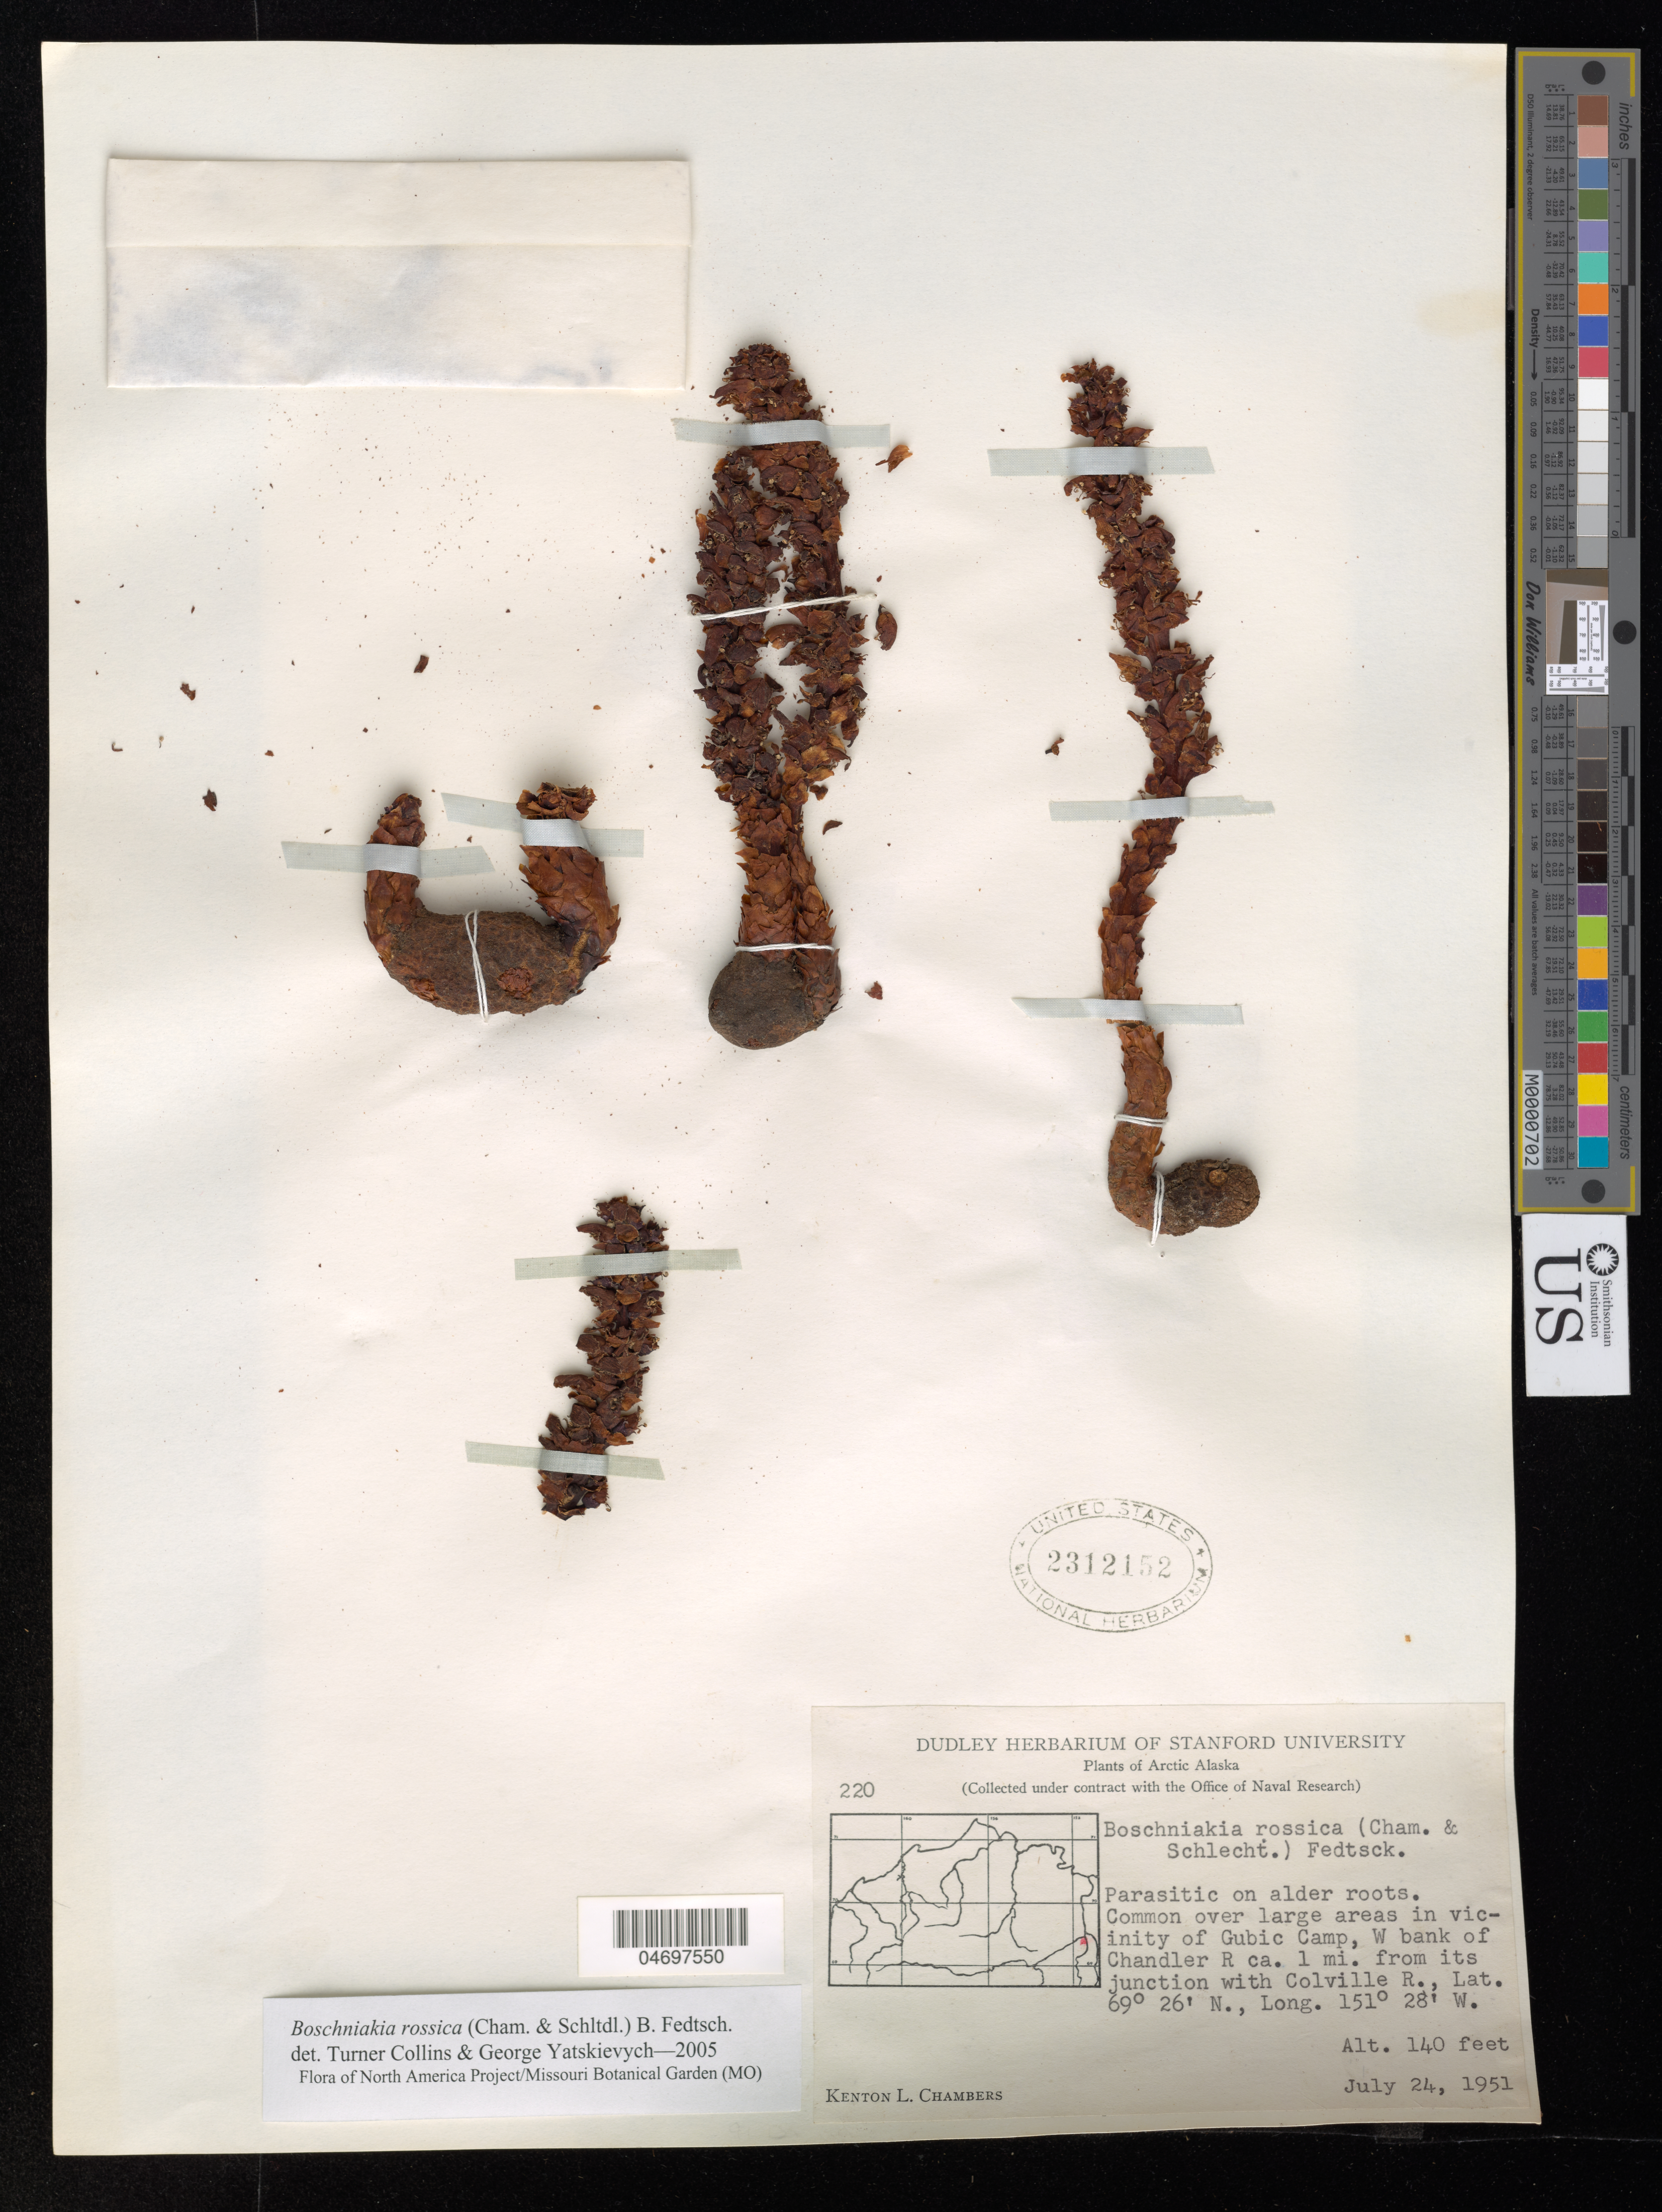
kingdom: Plantae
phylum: Tracheophyta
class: Magnoliopsida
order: Lamiales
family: Orobanchaceae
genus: Boschniakia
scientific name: Boschniakia rossica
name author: (Cham. & Schltdl.) B. Fedtsch.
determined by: Collins, L. T.; Yatskievych, G. A.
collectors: K. L. Chambers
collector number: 220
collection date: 1951-07-24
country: United States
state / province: Alaska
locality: Arctic Alaska. overlooking Cubic Camp, 1 mi. from mouth of Chandler R.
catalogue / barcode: US 2312152